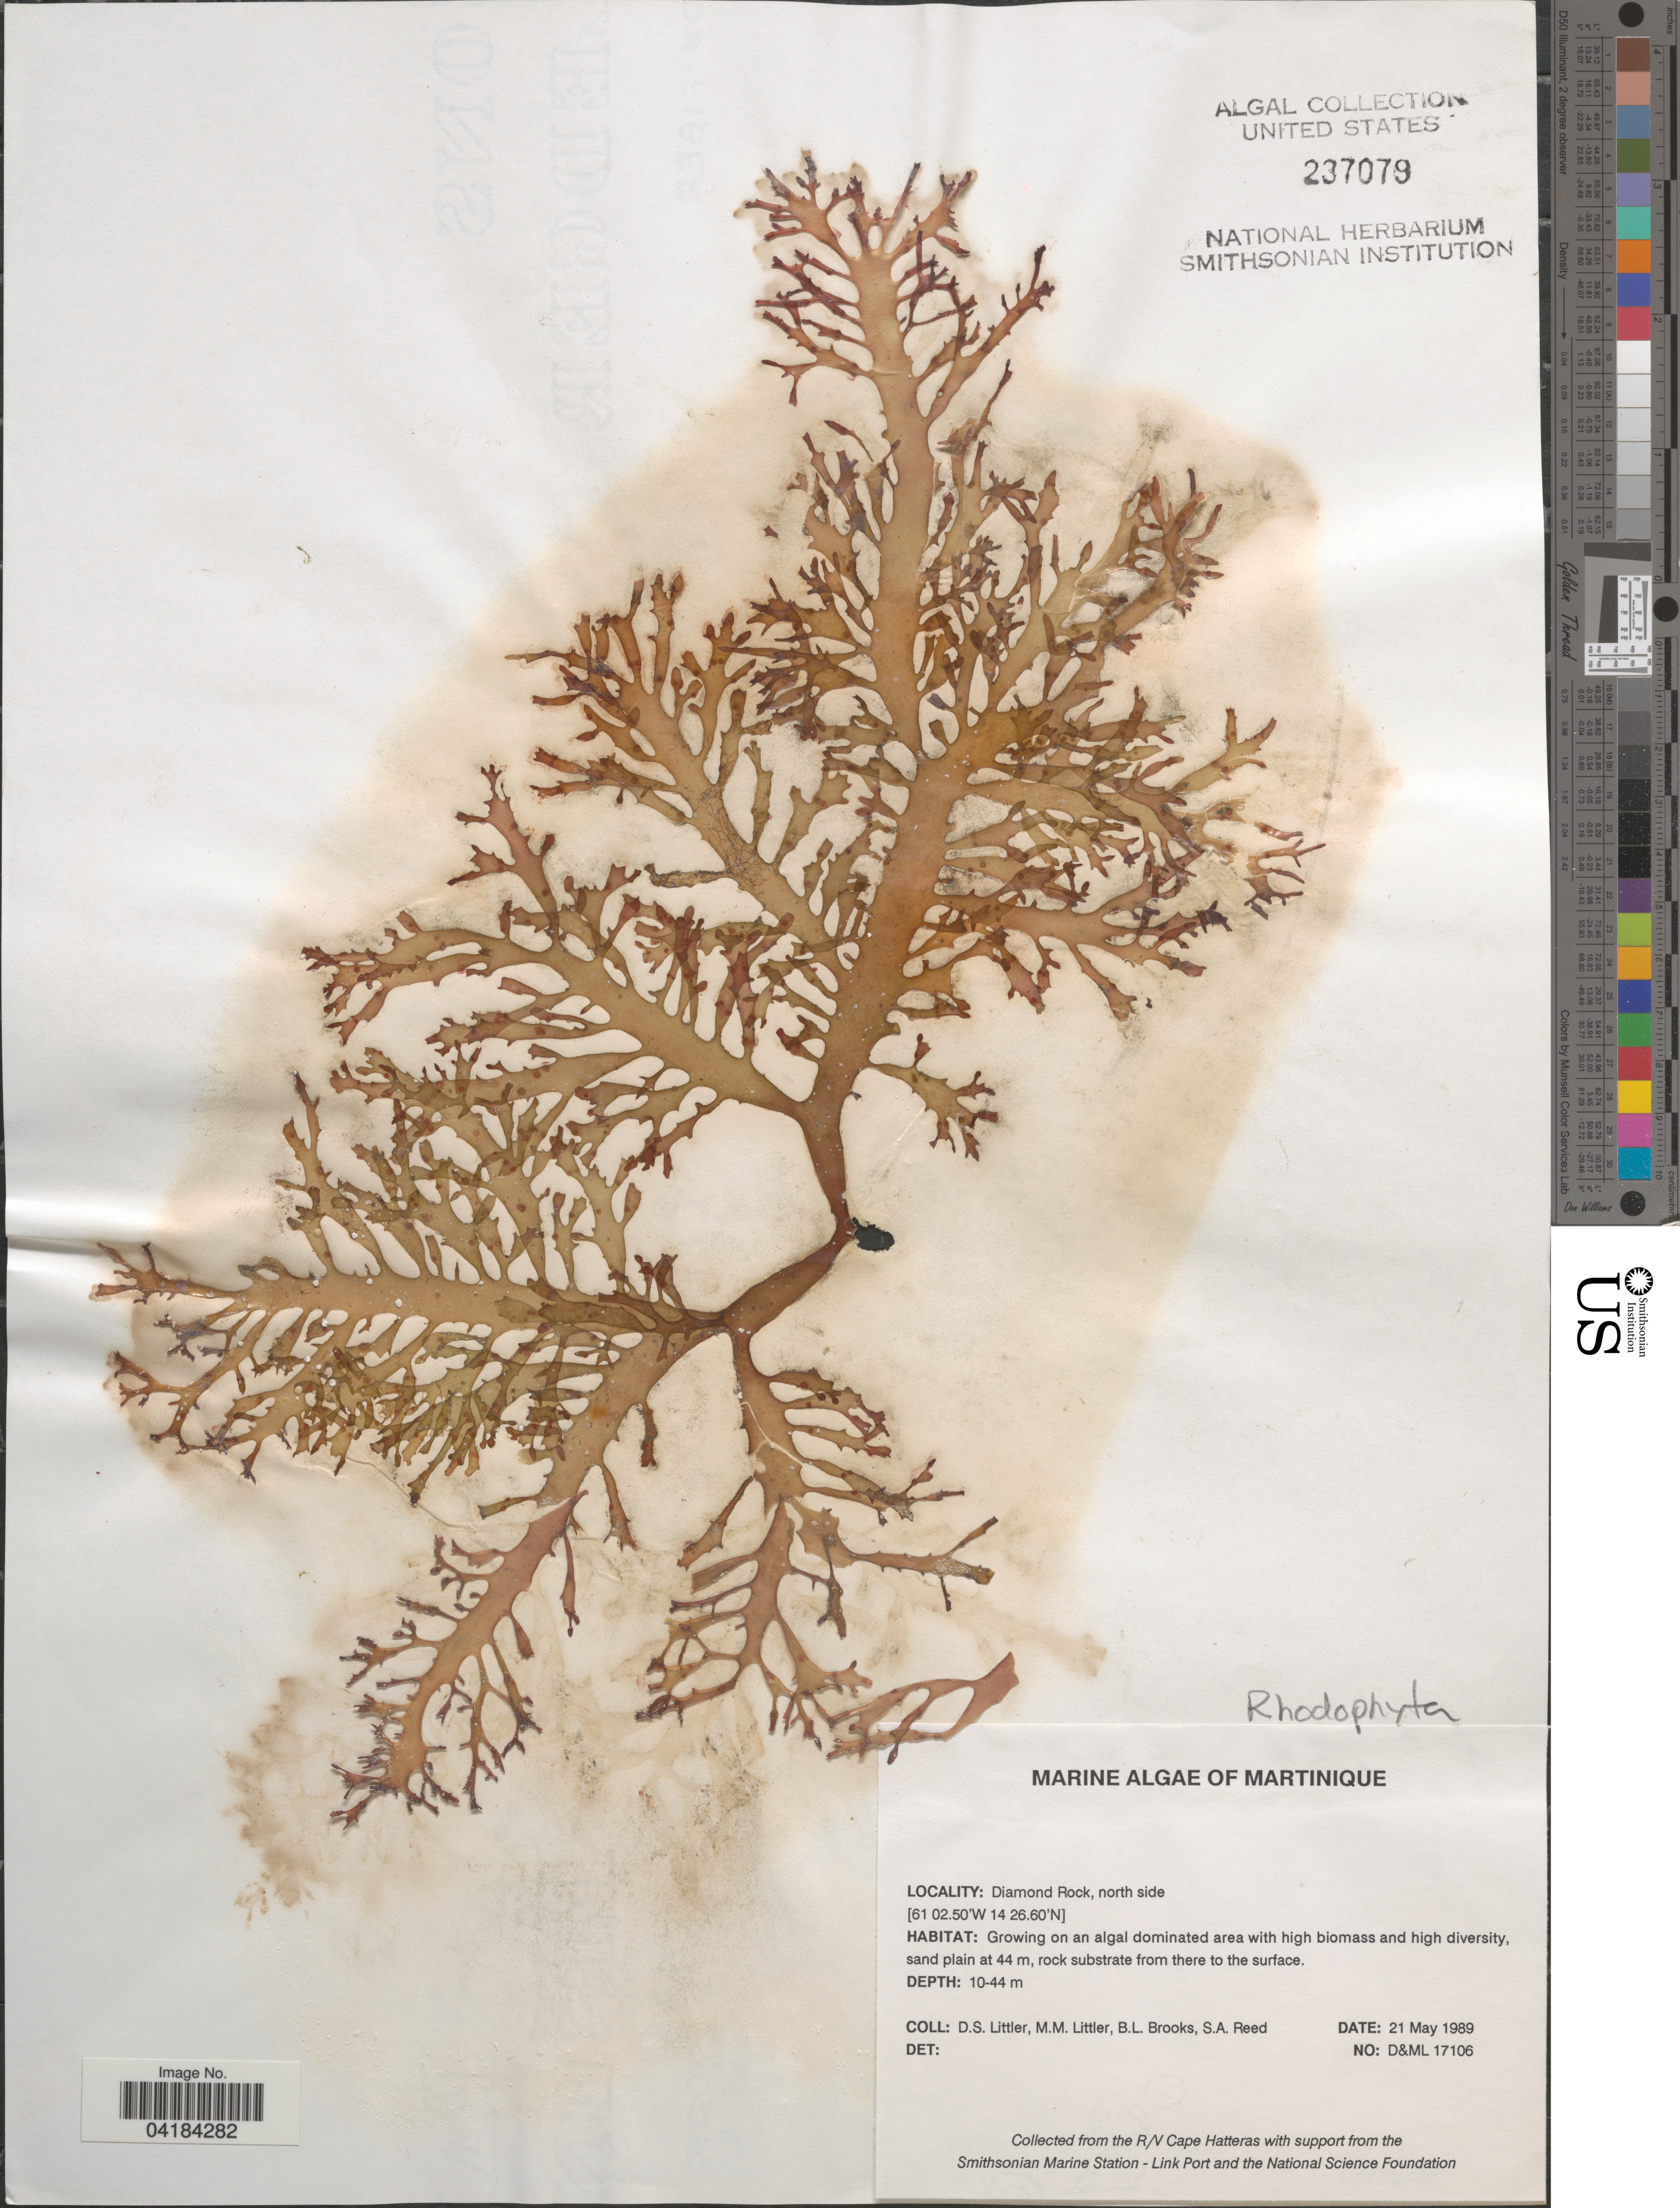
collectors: D. S. Littler, B. Brooks & S. Reed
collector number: D&ML17106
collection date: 1989-05-21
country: Martinique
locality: Diamond Rock, north side.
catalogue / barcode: US 237079